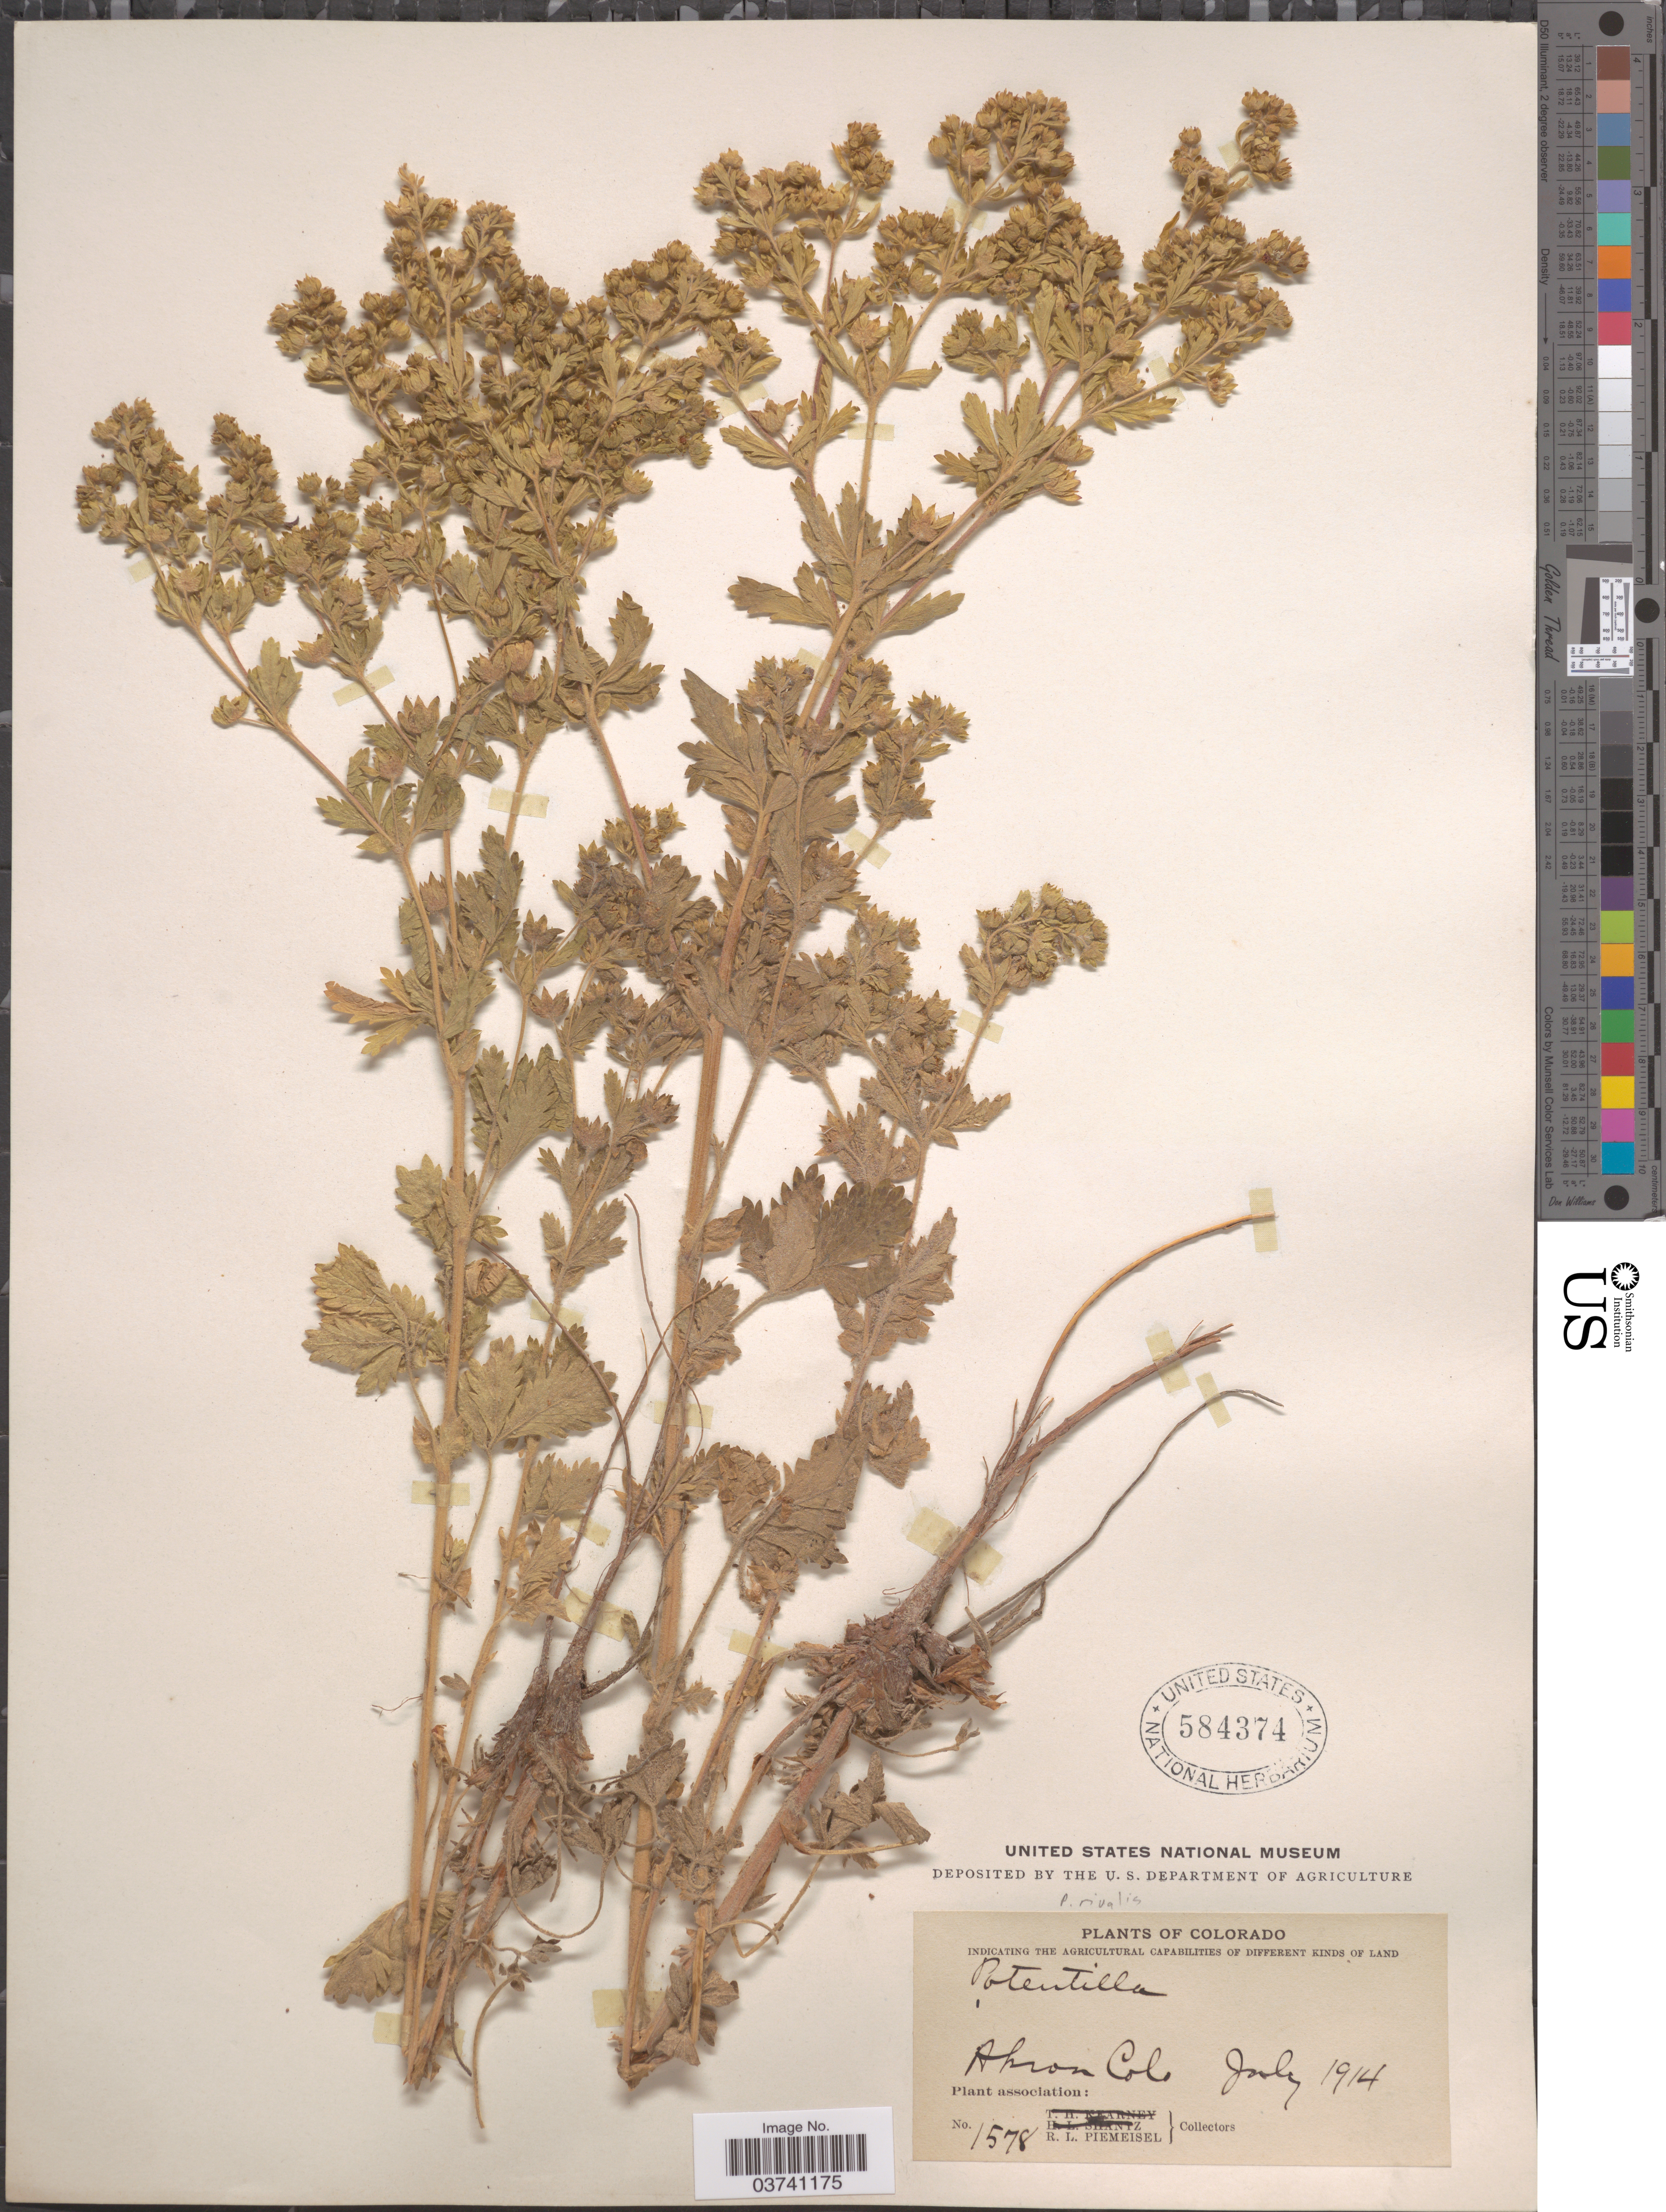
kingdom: Plantae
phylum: Tracheophyta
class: Magnoliopsida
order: Rosales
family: Rosaceae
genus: Potentilla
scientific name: Potentilla rivalis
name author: Nutt.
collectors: R. L. Piemeisel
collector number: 1578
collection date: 1914-07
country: United States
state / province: Colorado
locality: Akron Colo.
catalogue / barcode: US 584374